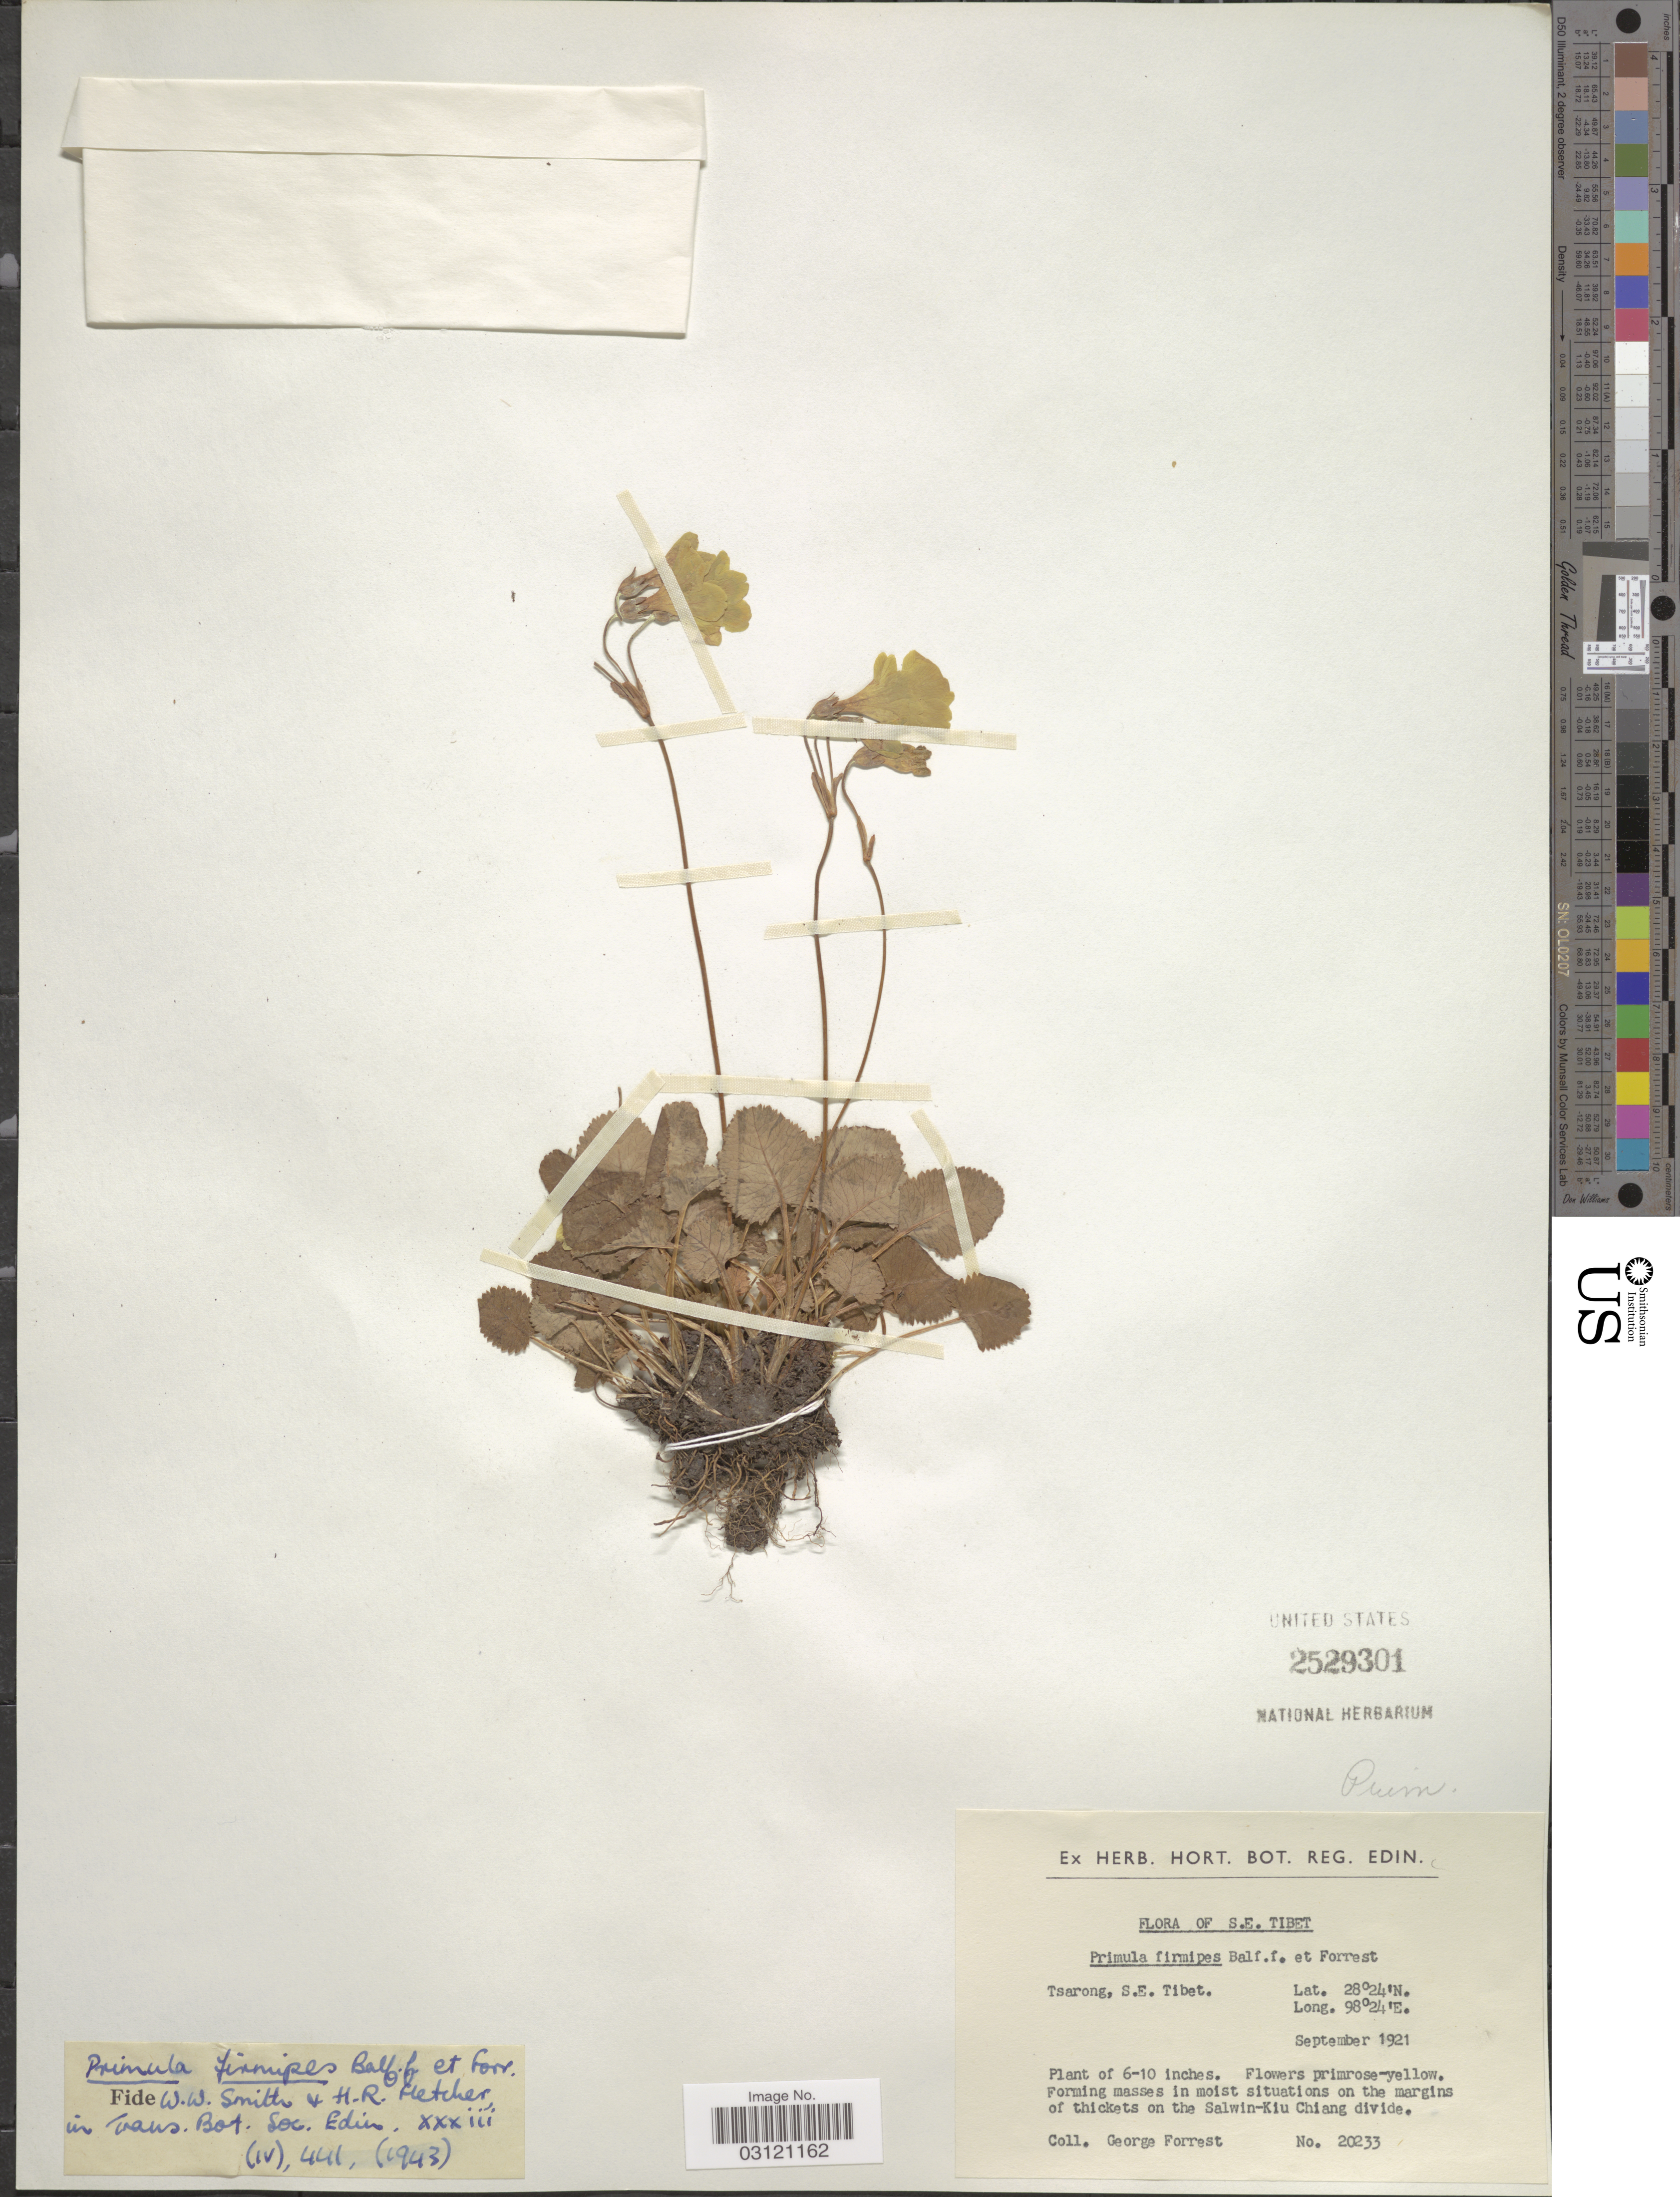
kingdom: Plantae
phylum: Tracheophyta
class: Magnoliopsida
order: Ericales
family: Primulaceae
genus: Primula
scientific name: Primula firmipes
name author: Balf. f. & Forrest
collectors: G. Forrest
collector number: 20233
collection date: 1921-09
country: China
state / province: Xizang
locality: Tsarong, S.E. Tibet, on the margins of thickets on the Salwin-Kiu Chiang divide.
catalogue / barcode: US 2529301